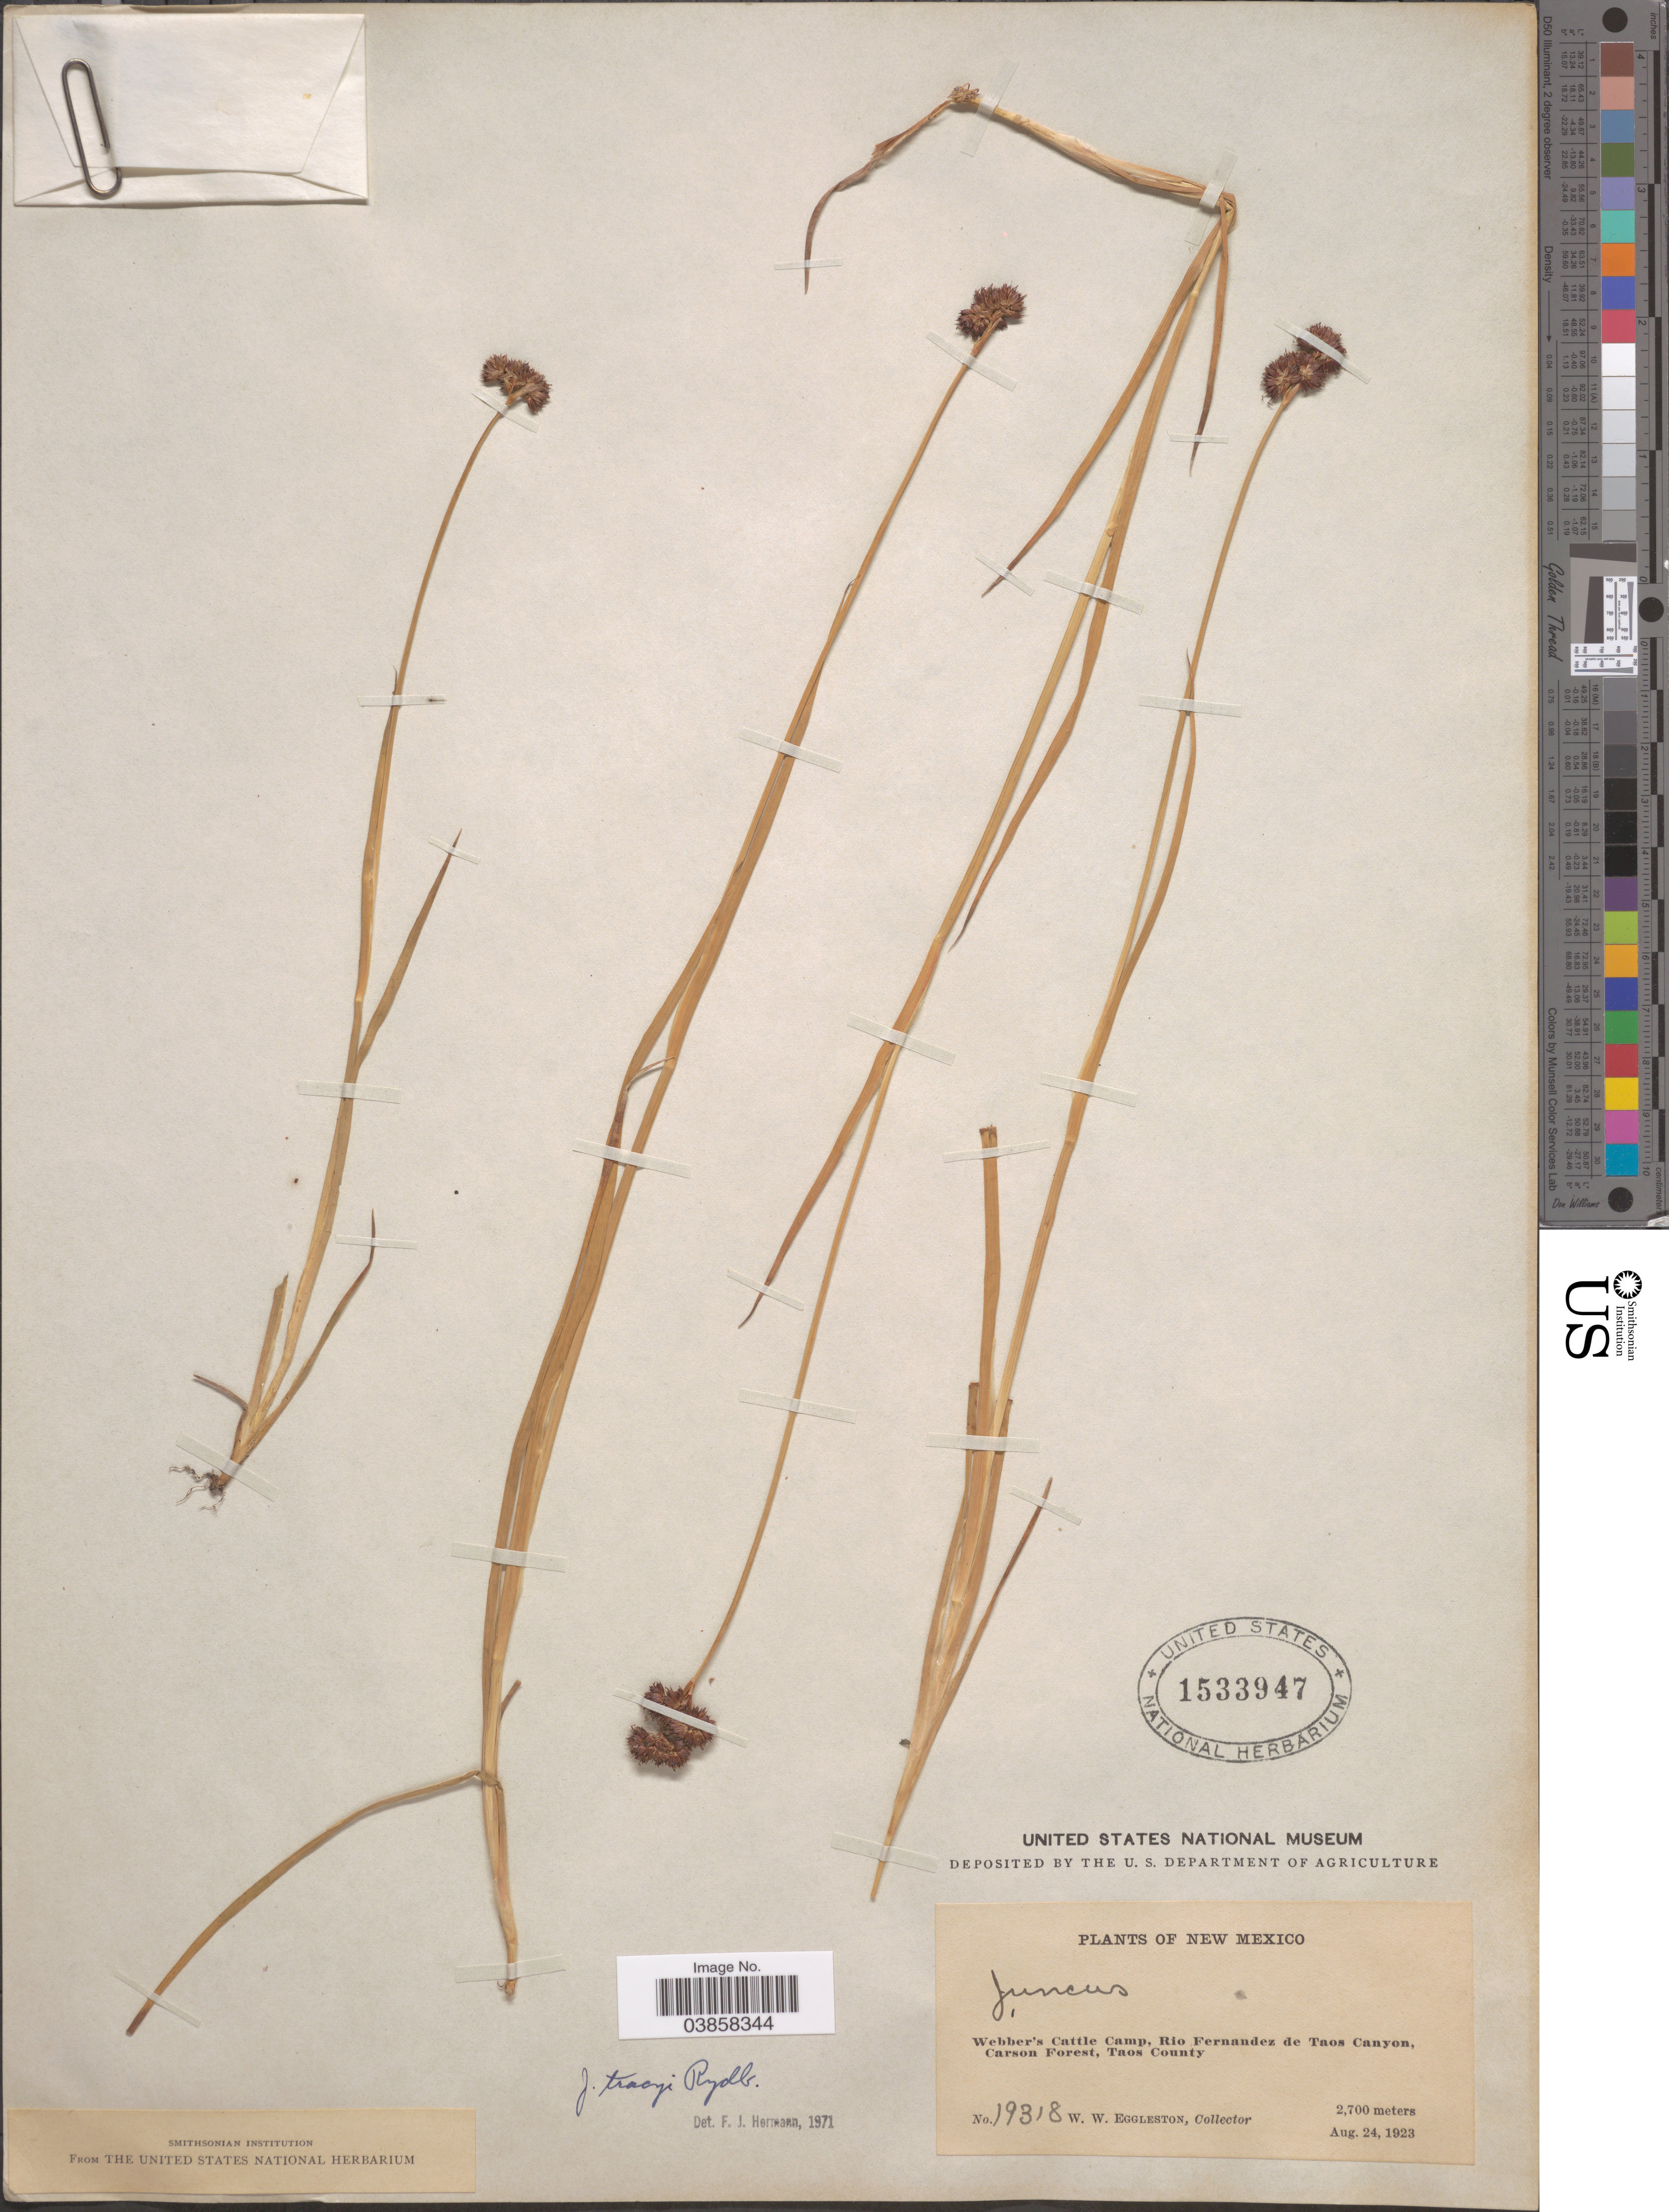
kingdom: Plantae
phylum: Tracheophyta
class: Liliopsida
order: Poales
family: Juncaceae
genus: Juncus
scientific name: Juncus tracyi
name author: Rydb.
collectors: W. W. Eggleston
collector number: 19318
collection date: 1923-08-24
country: United States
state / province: New Mexico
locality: Webber's Cattle Camp, Rio Fernandez de Taos Canyon, Carson Forest, Taos County.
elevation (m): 2700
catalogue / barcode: US 1533947